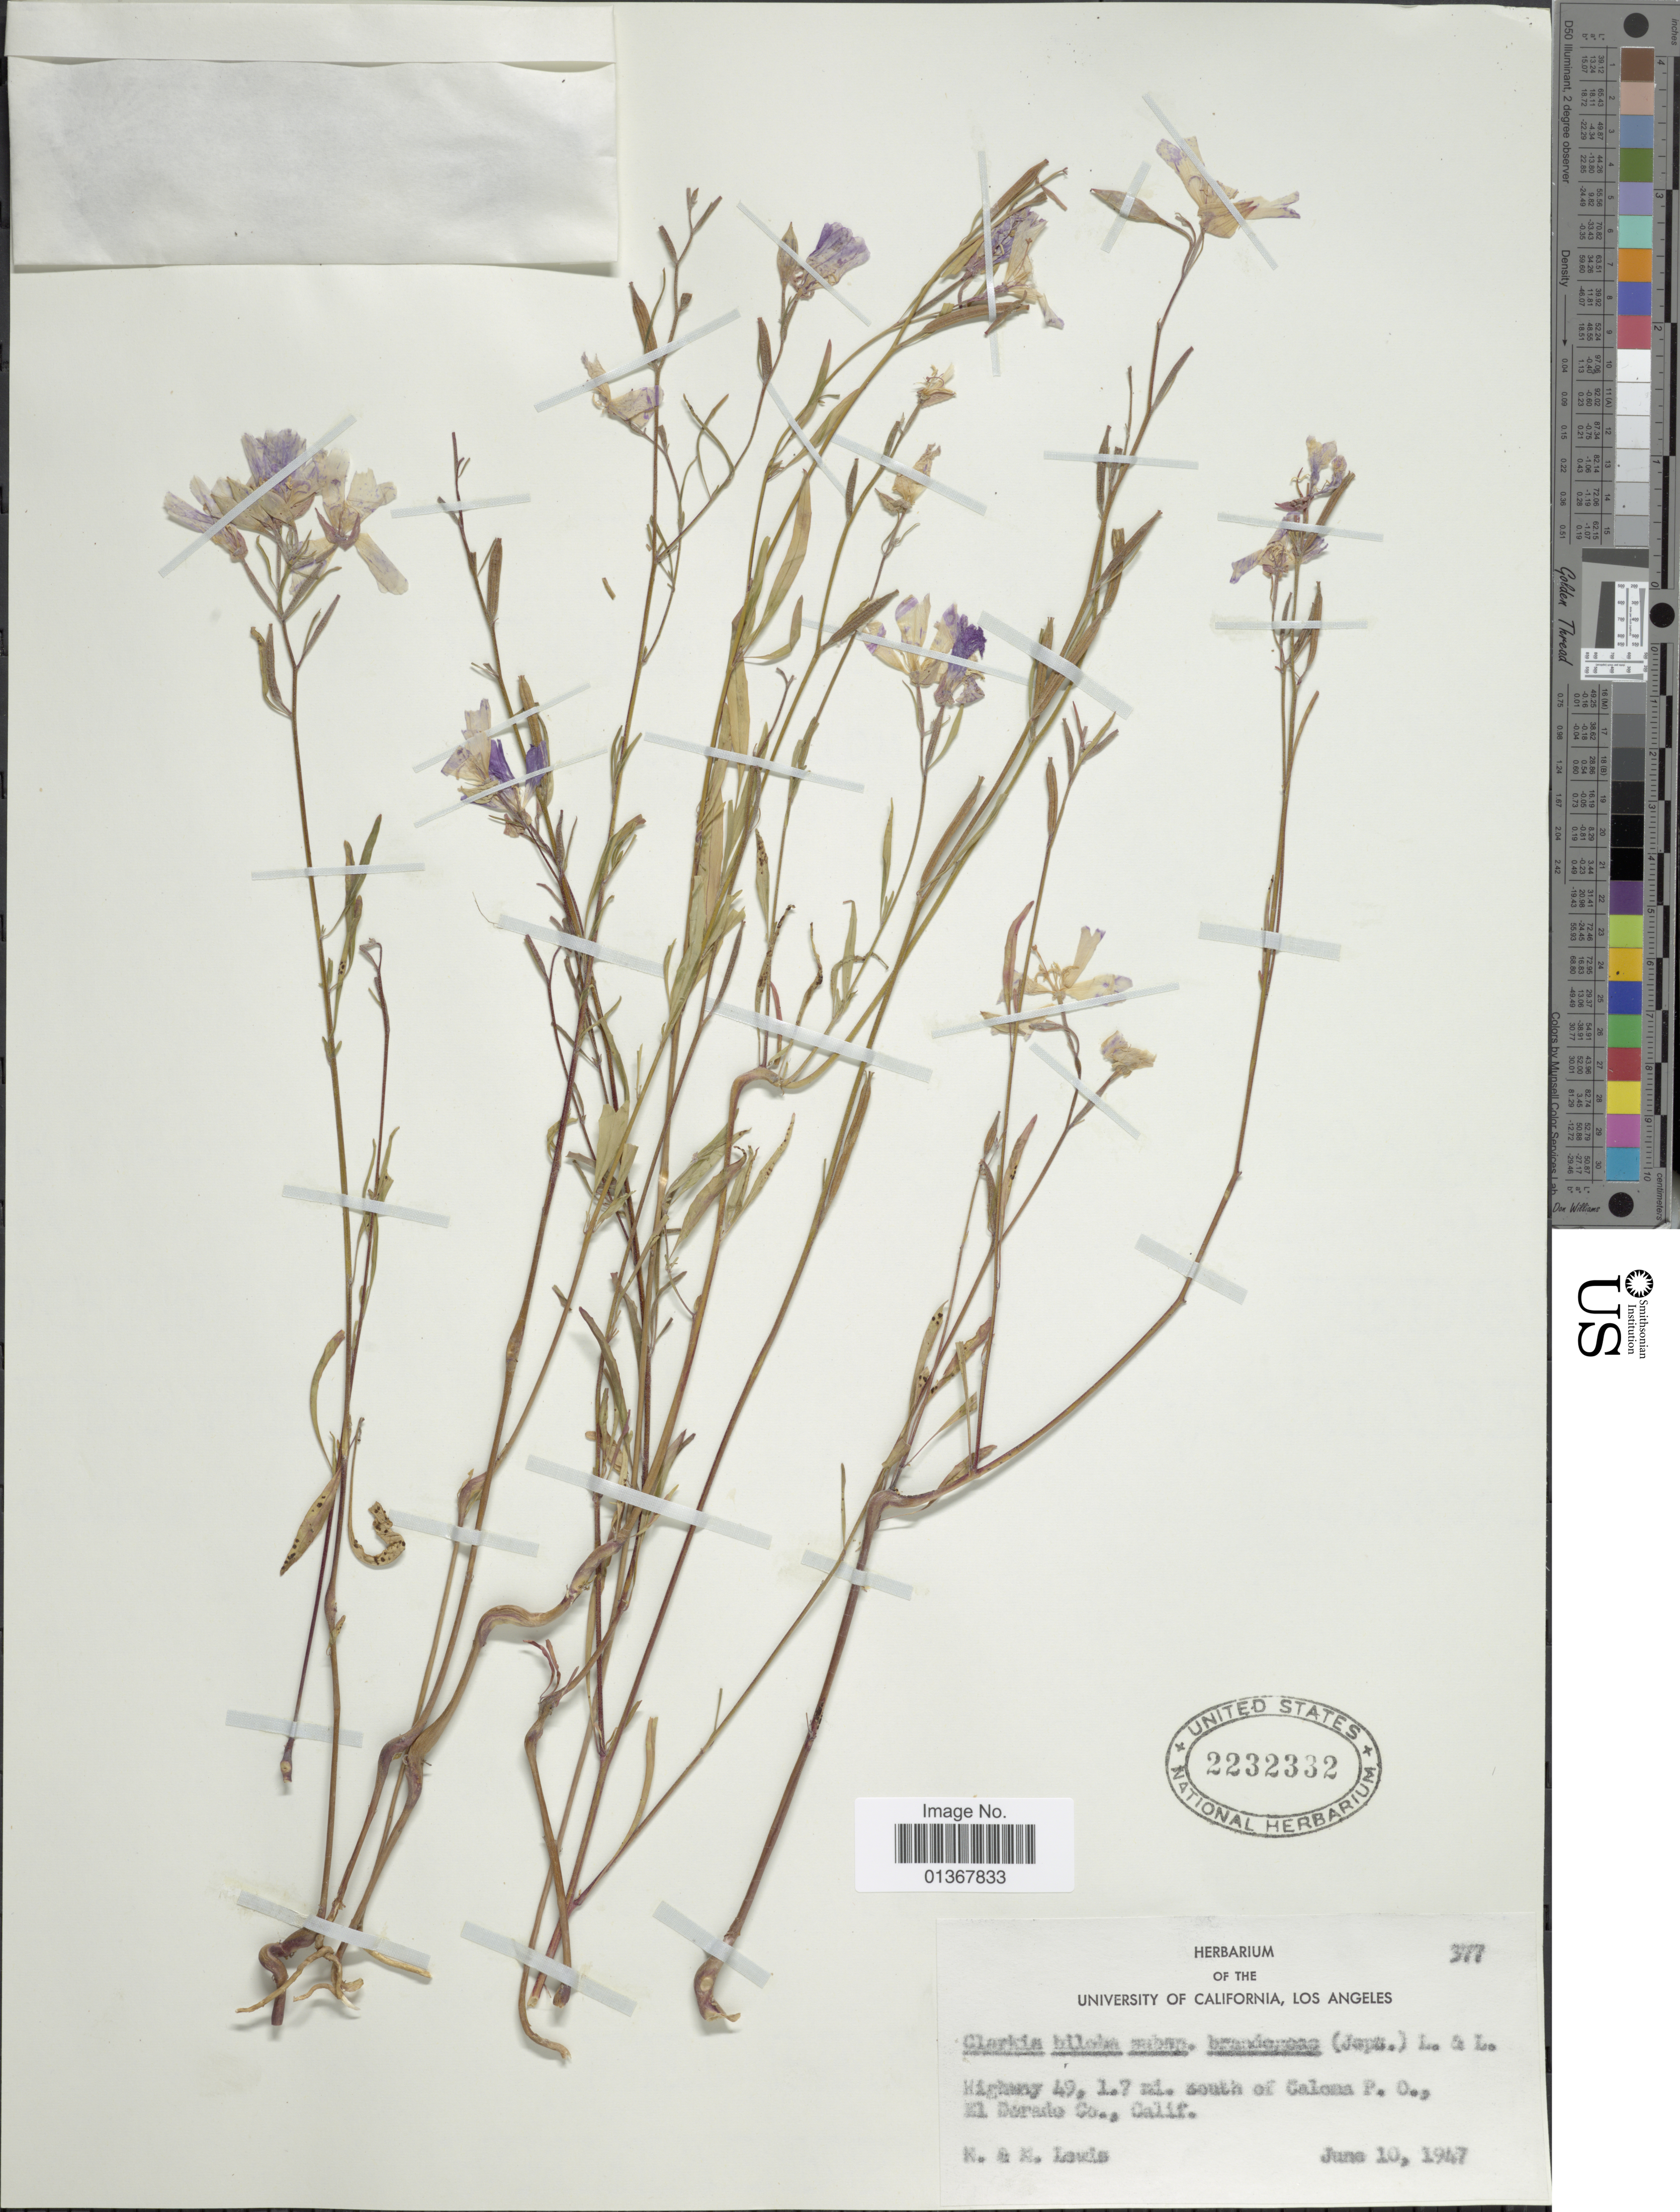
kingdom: Plantae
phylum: Tracheophyta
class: Magnoliopsida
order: Myrtales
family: Onagraceae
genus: Clarkia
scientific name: Clarkia biloba subsp. brandegeae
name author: (Jeps.) F. H. Lewis & M.E. Lewis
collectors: H. Lewis & M. Lewis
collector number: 377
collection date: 1947-06-10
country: United States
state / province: California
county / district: El Dorado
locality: Highway 49, 1.7 mi. south of Calona P. O., El Dorado Co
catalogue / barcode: US 2232332